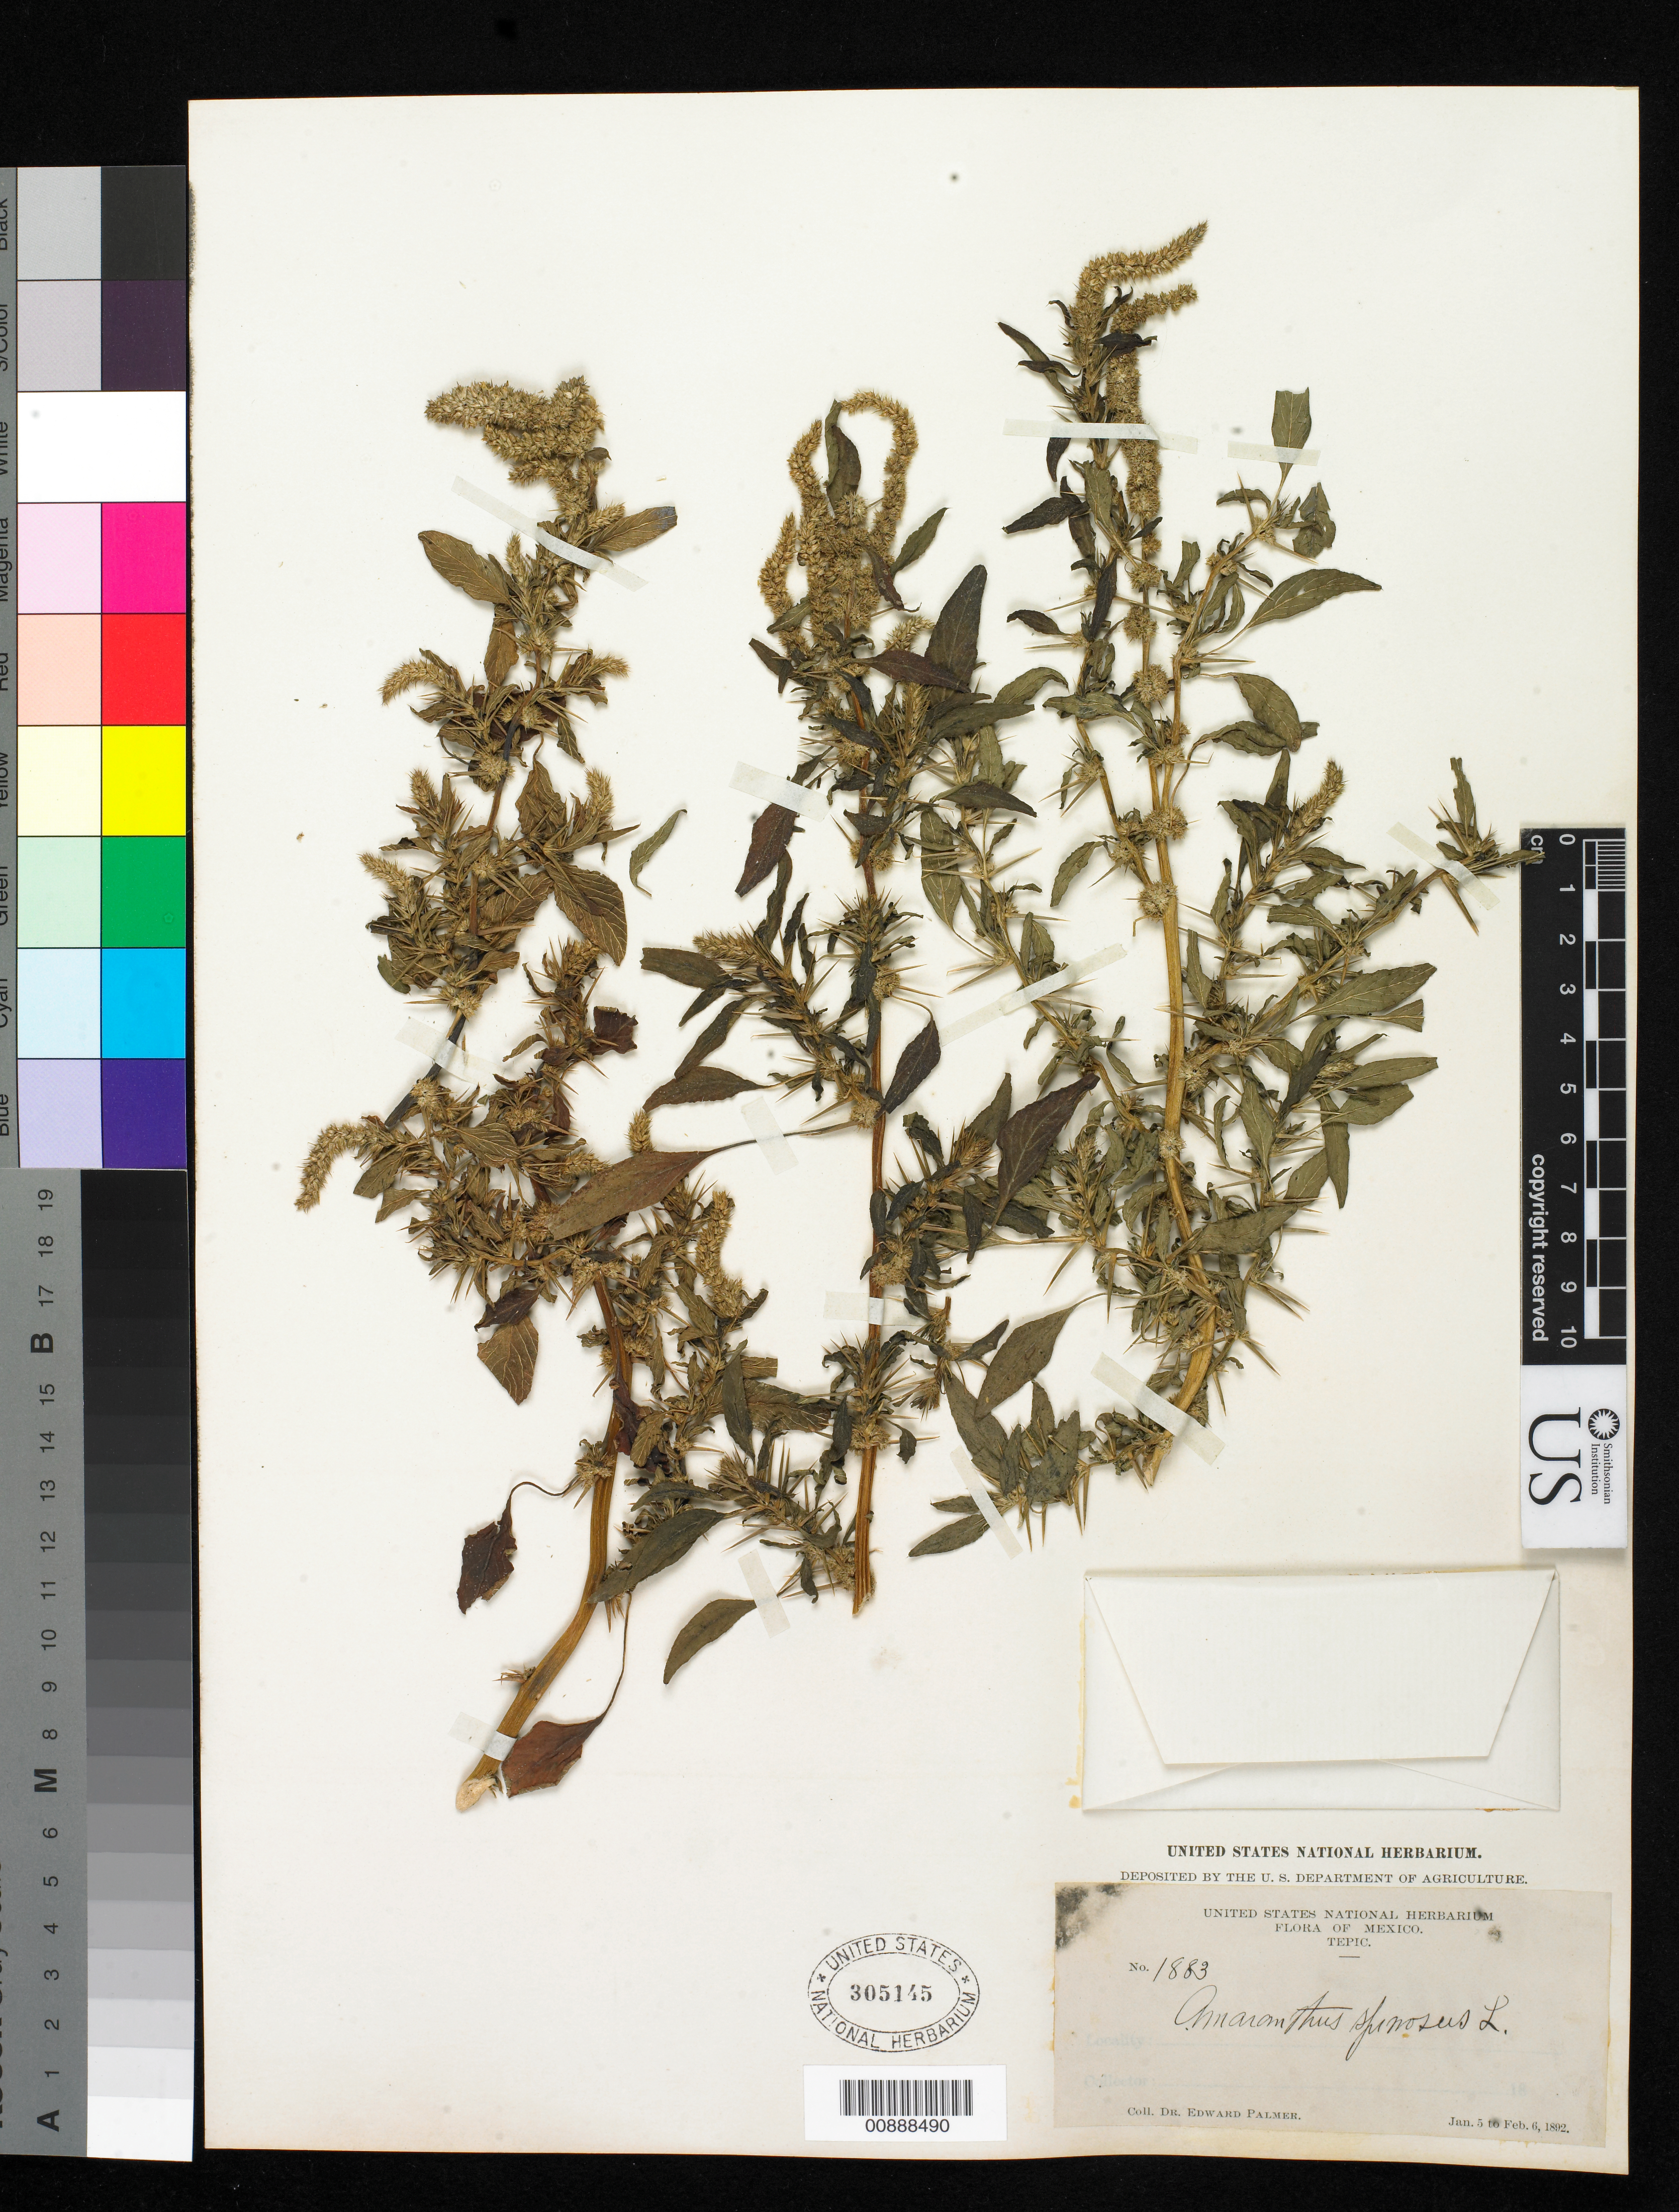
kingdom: Plantae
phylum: Tracheophyta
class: Magnoliopsida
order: Caryophyllales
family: Amaranthaceae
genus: Amaranthus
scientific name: Amaranthus spinosus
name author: L.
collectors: E. Palmer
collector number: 1883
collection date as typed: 05 Jan 1892 to 06 Feb 1892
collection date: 1892-01-05/1892-02-06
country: Mexico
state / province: Nayarit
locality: Tepic, Nayarit.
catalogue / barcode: US 305145